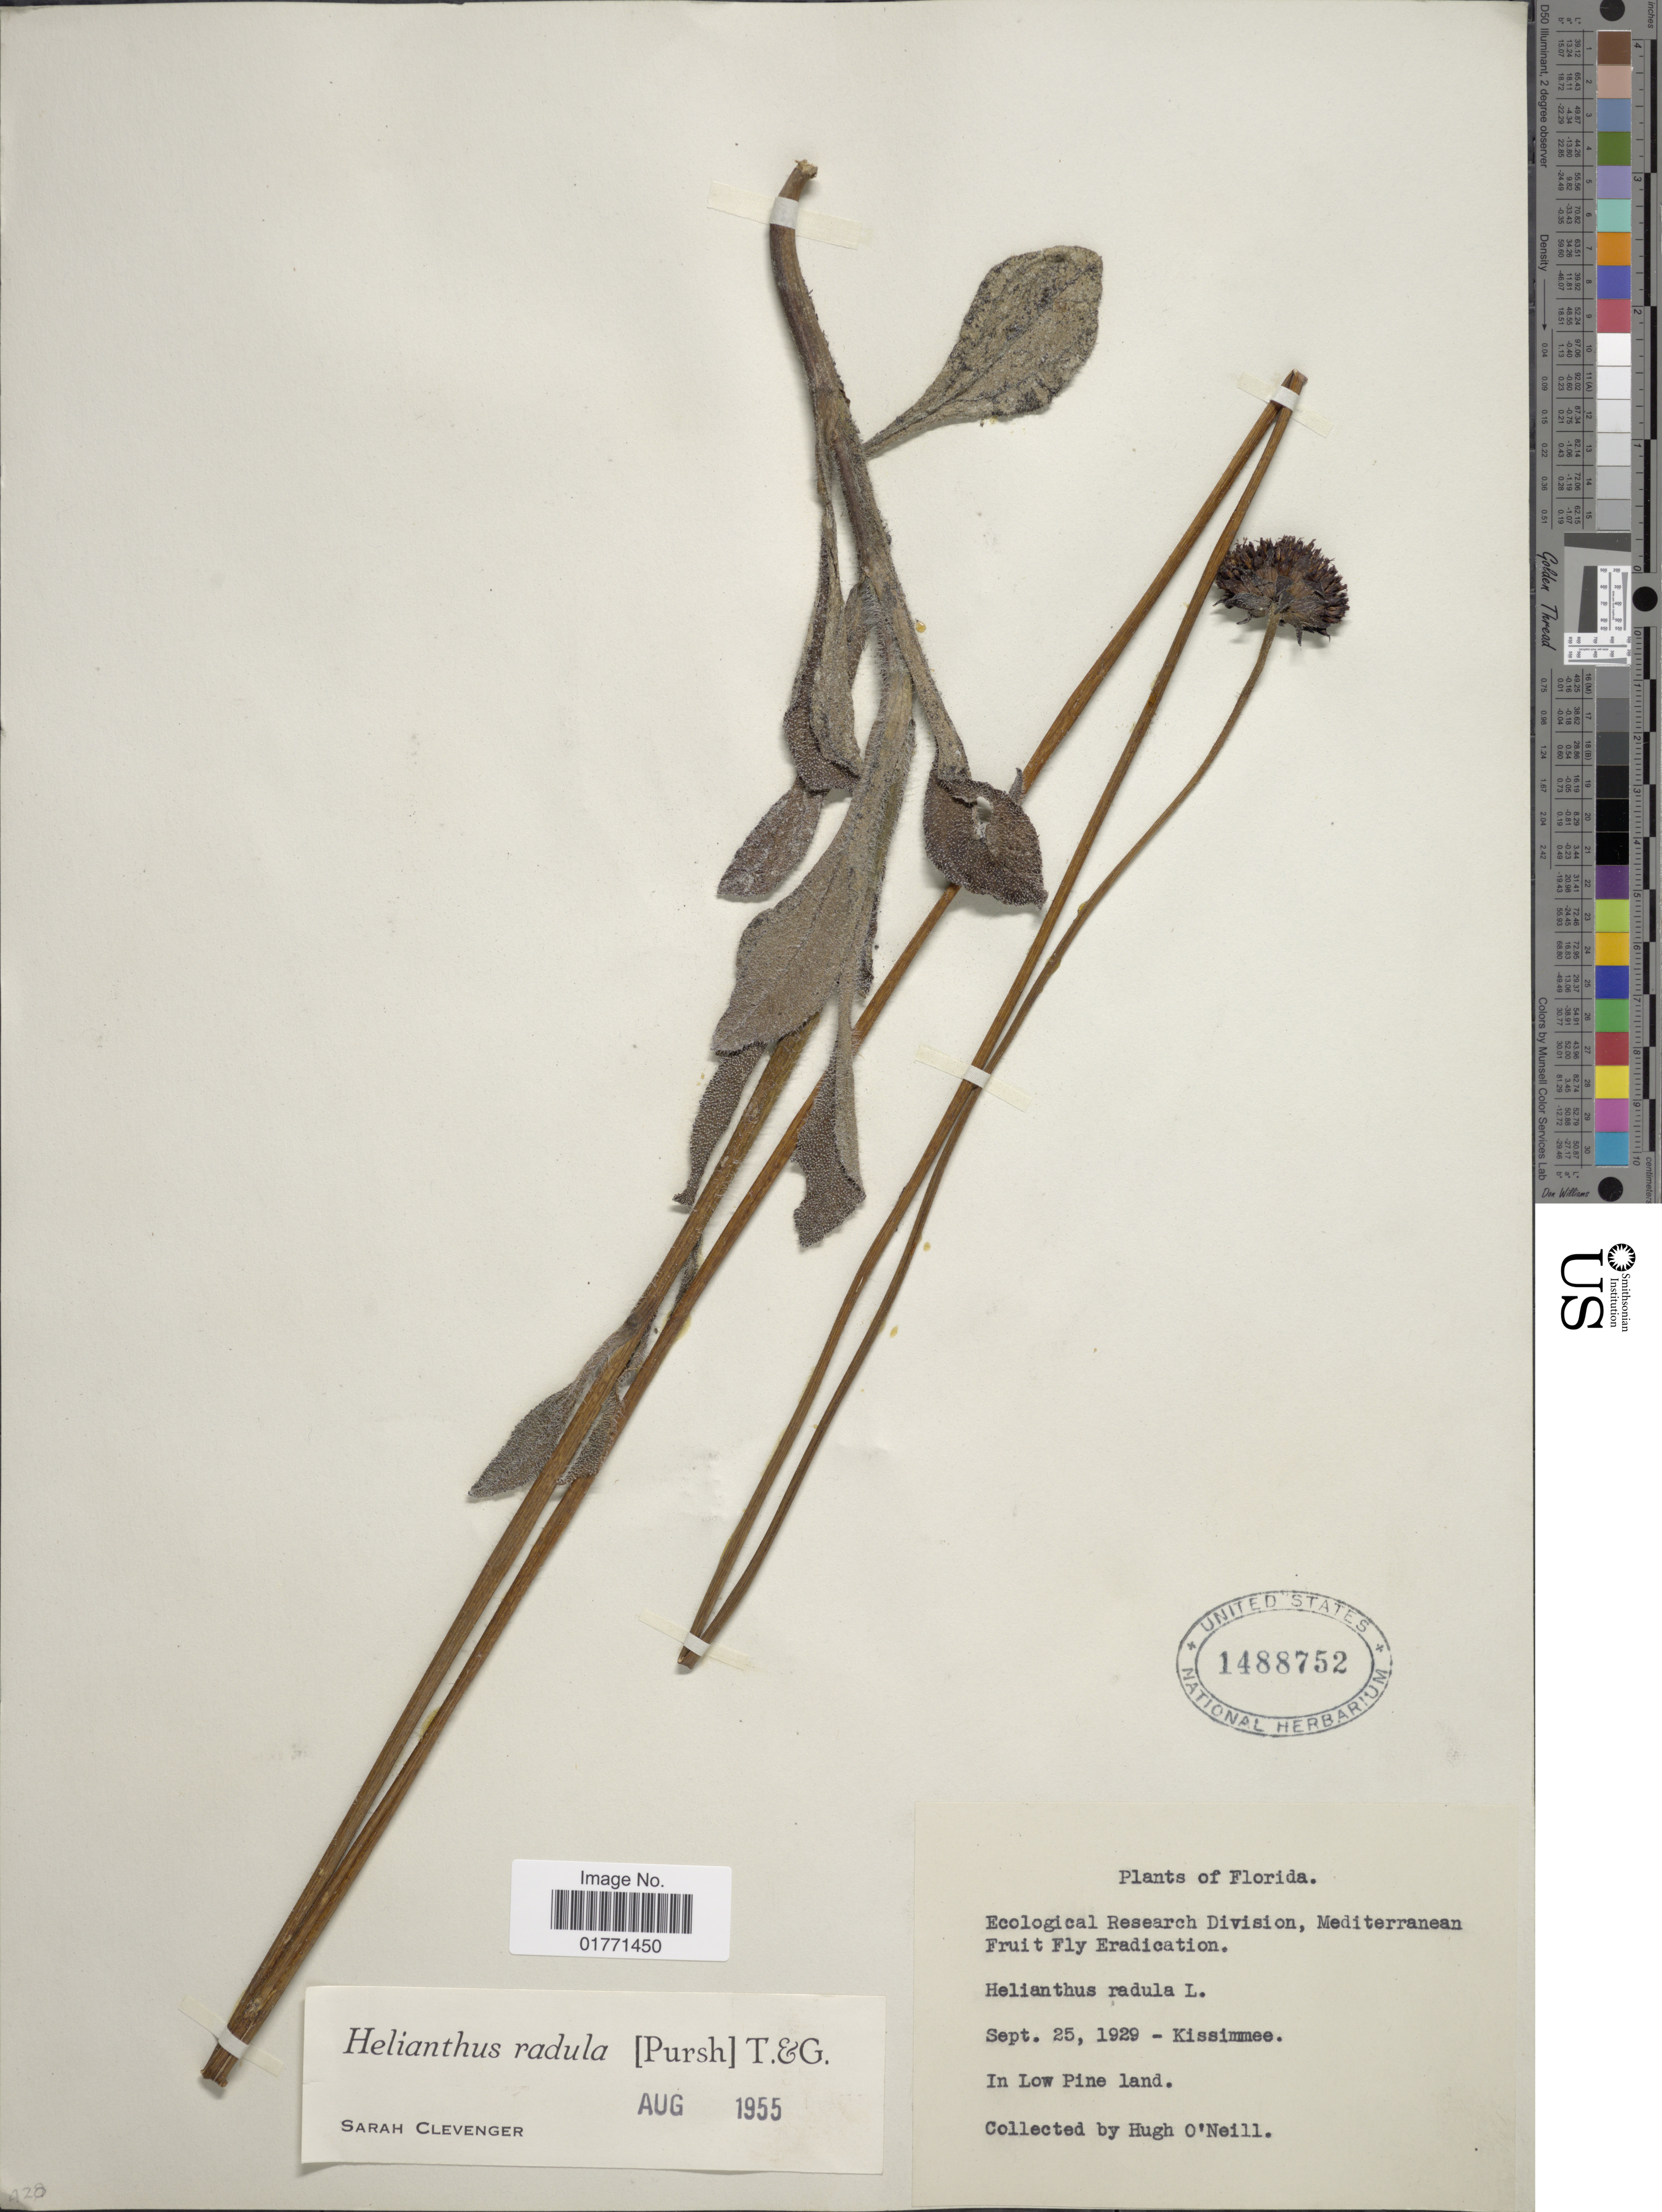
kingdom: Plantae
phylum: Tracheophyta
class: Magnoliopsida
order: Asterales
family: Asteraceae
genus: Helianthus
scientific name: Helianthus radula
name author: (Pursh) Torr. & A. Gray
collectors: H. O'neil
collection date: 1929-09-25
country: United States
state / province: Florida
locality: Florida. Kissimmee, In Low Pine Land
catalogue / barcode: US 1488752